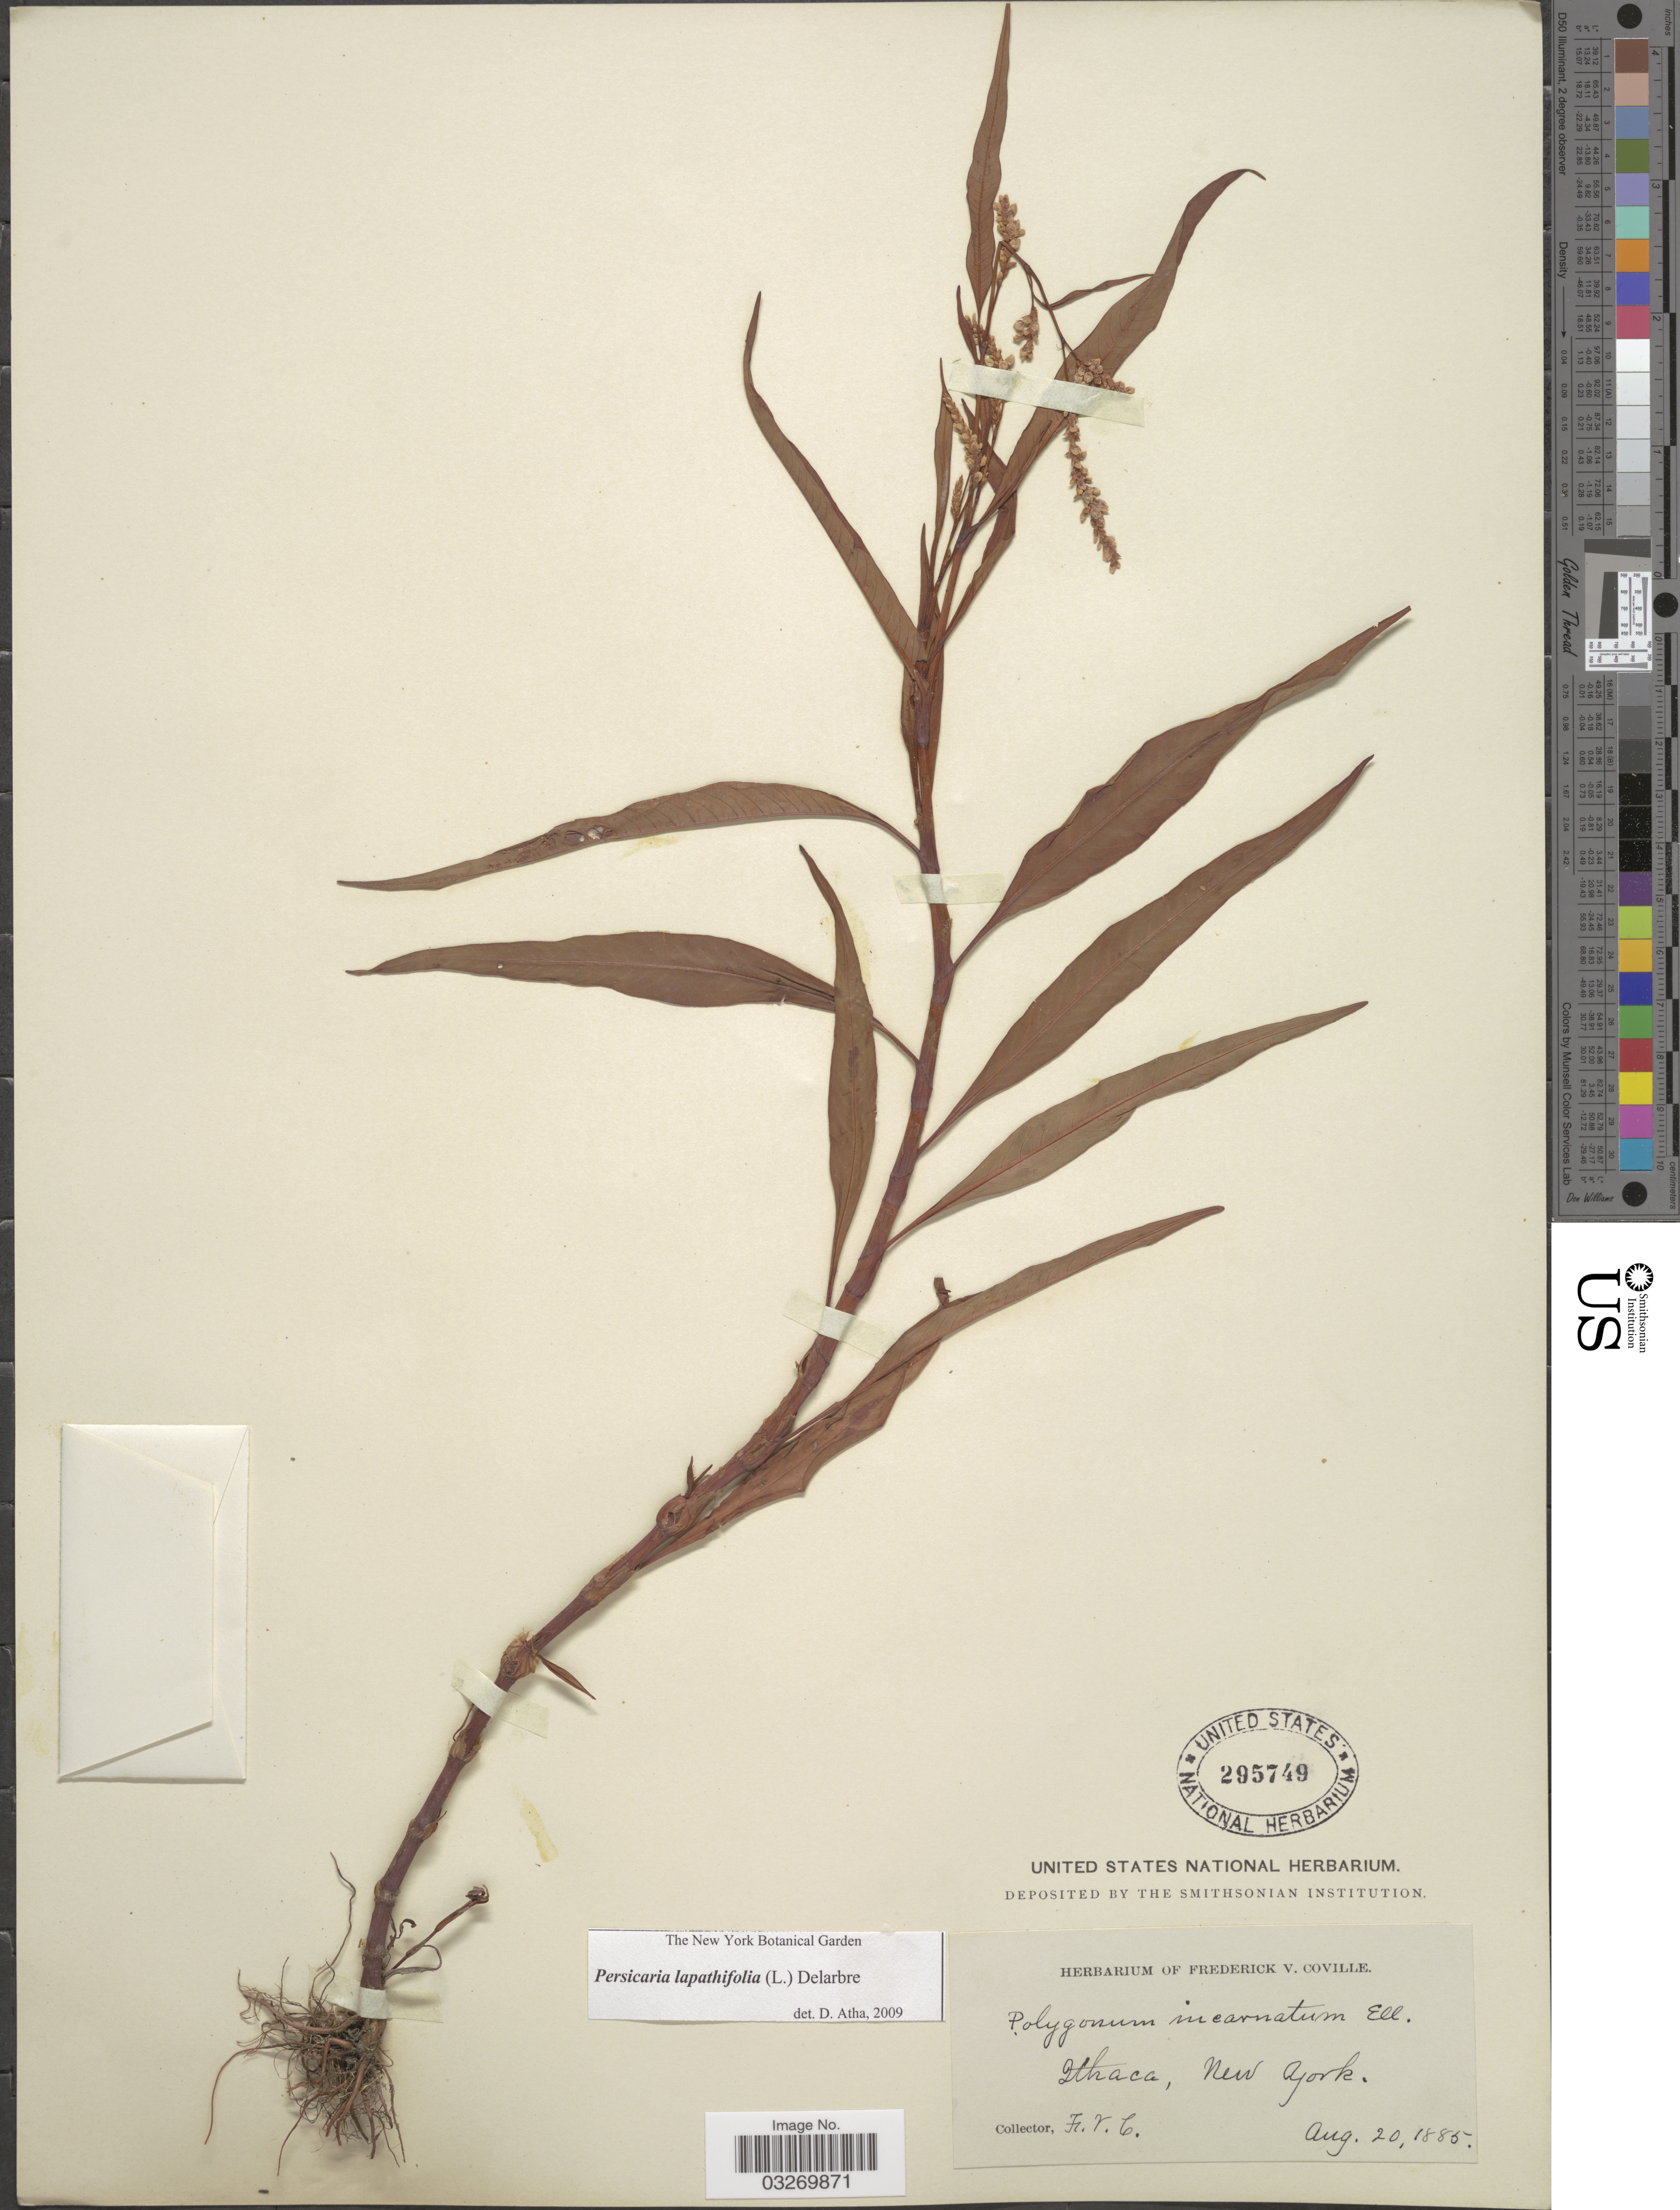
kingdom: Plantae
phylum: Tracheophyta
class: Magnoliopsida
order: Caryophyllales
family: Polygonaceae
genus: Persicaria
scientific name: Persicaria lapathifolia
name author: (L.) Delarbre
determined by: Atha, D. E.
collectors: F. V. Coville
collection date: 1885-08-20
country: United States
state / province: New York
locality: Ithaca.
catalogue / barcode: US 295749